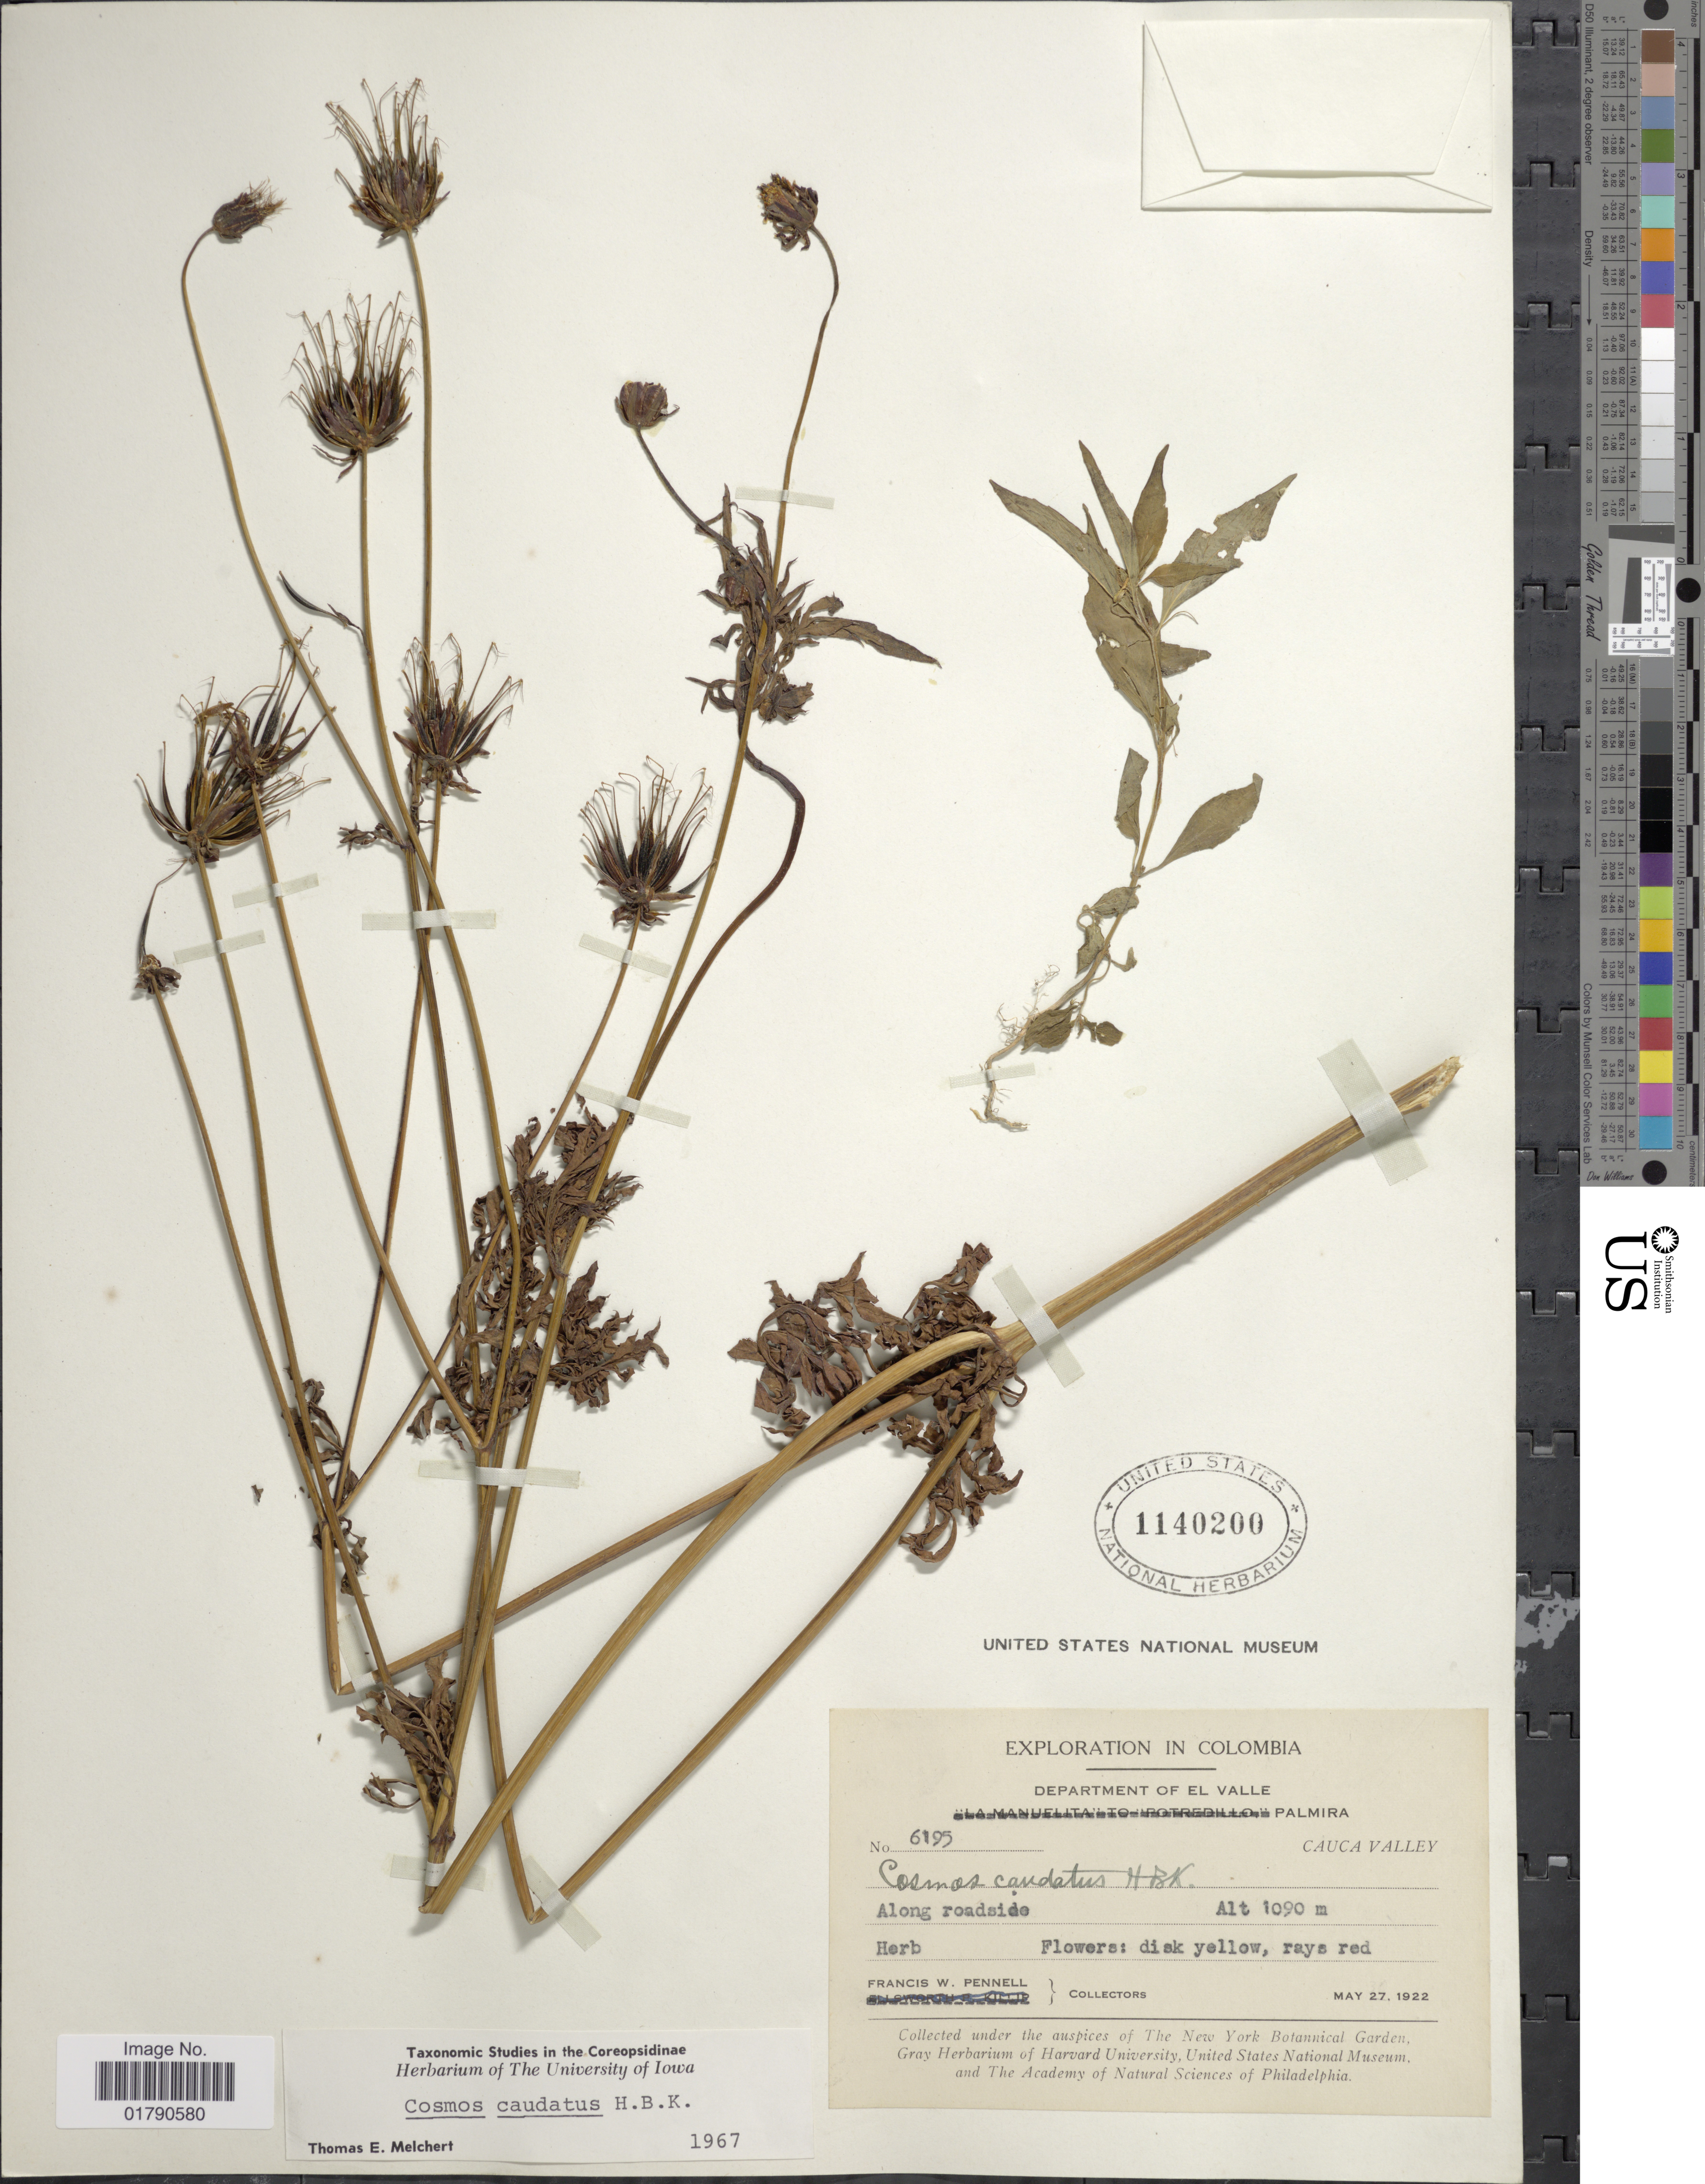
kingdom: Plantae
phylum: Tracheophyta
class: Magnoliopsida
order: Asterales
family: Asteraceae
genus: Cosmos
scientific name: Cosmos caudatus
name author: Kunth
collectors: F. W. Pennell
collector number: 6195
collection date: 1922-05-27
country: Colombia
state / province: Valle del Cauca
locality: Cauca Valley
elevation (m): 1090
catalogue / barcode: US 1140200